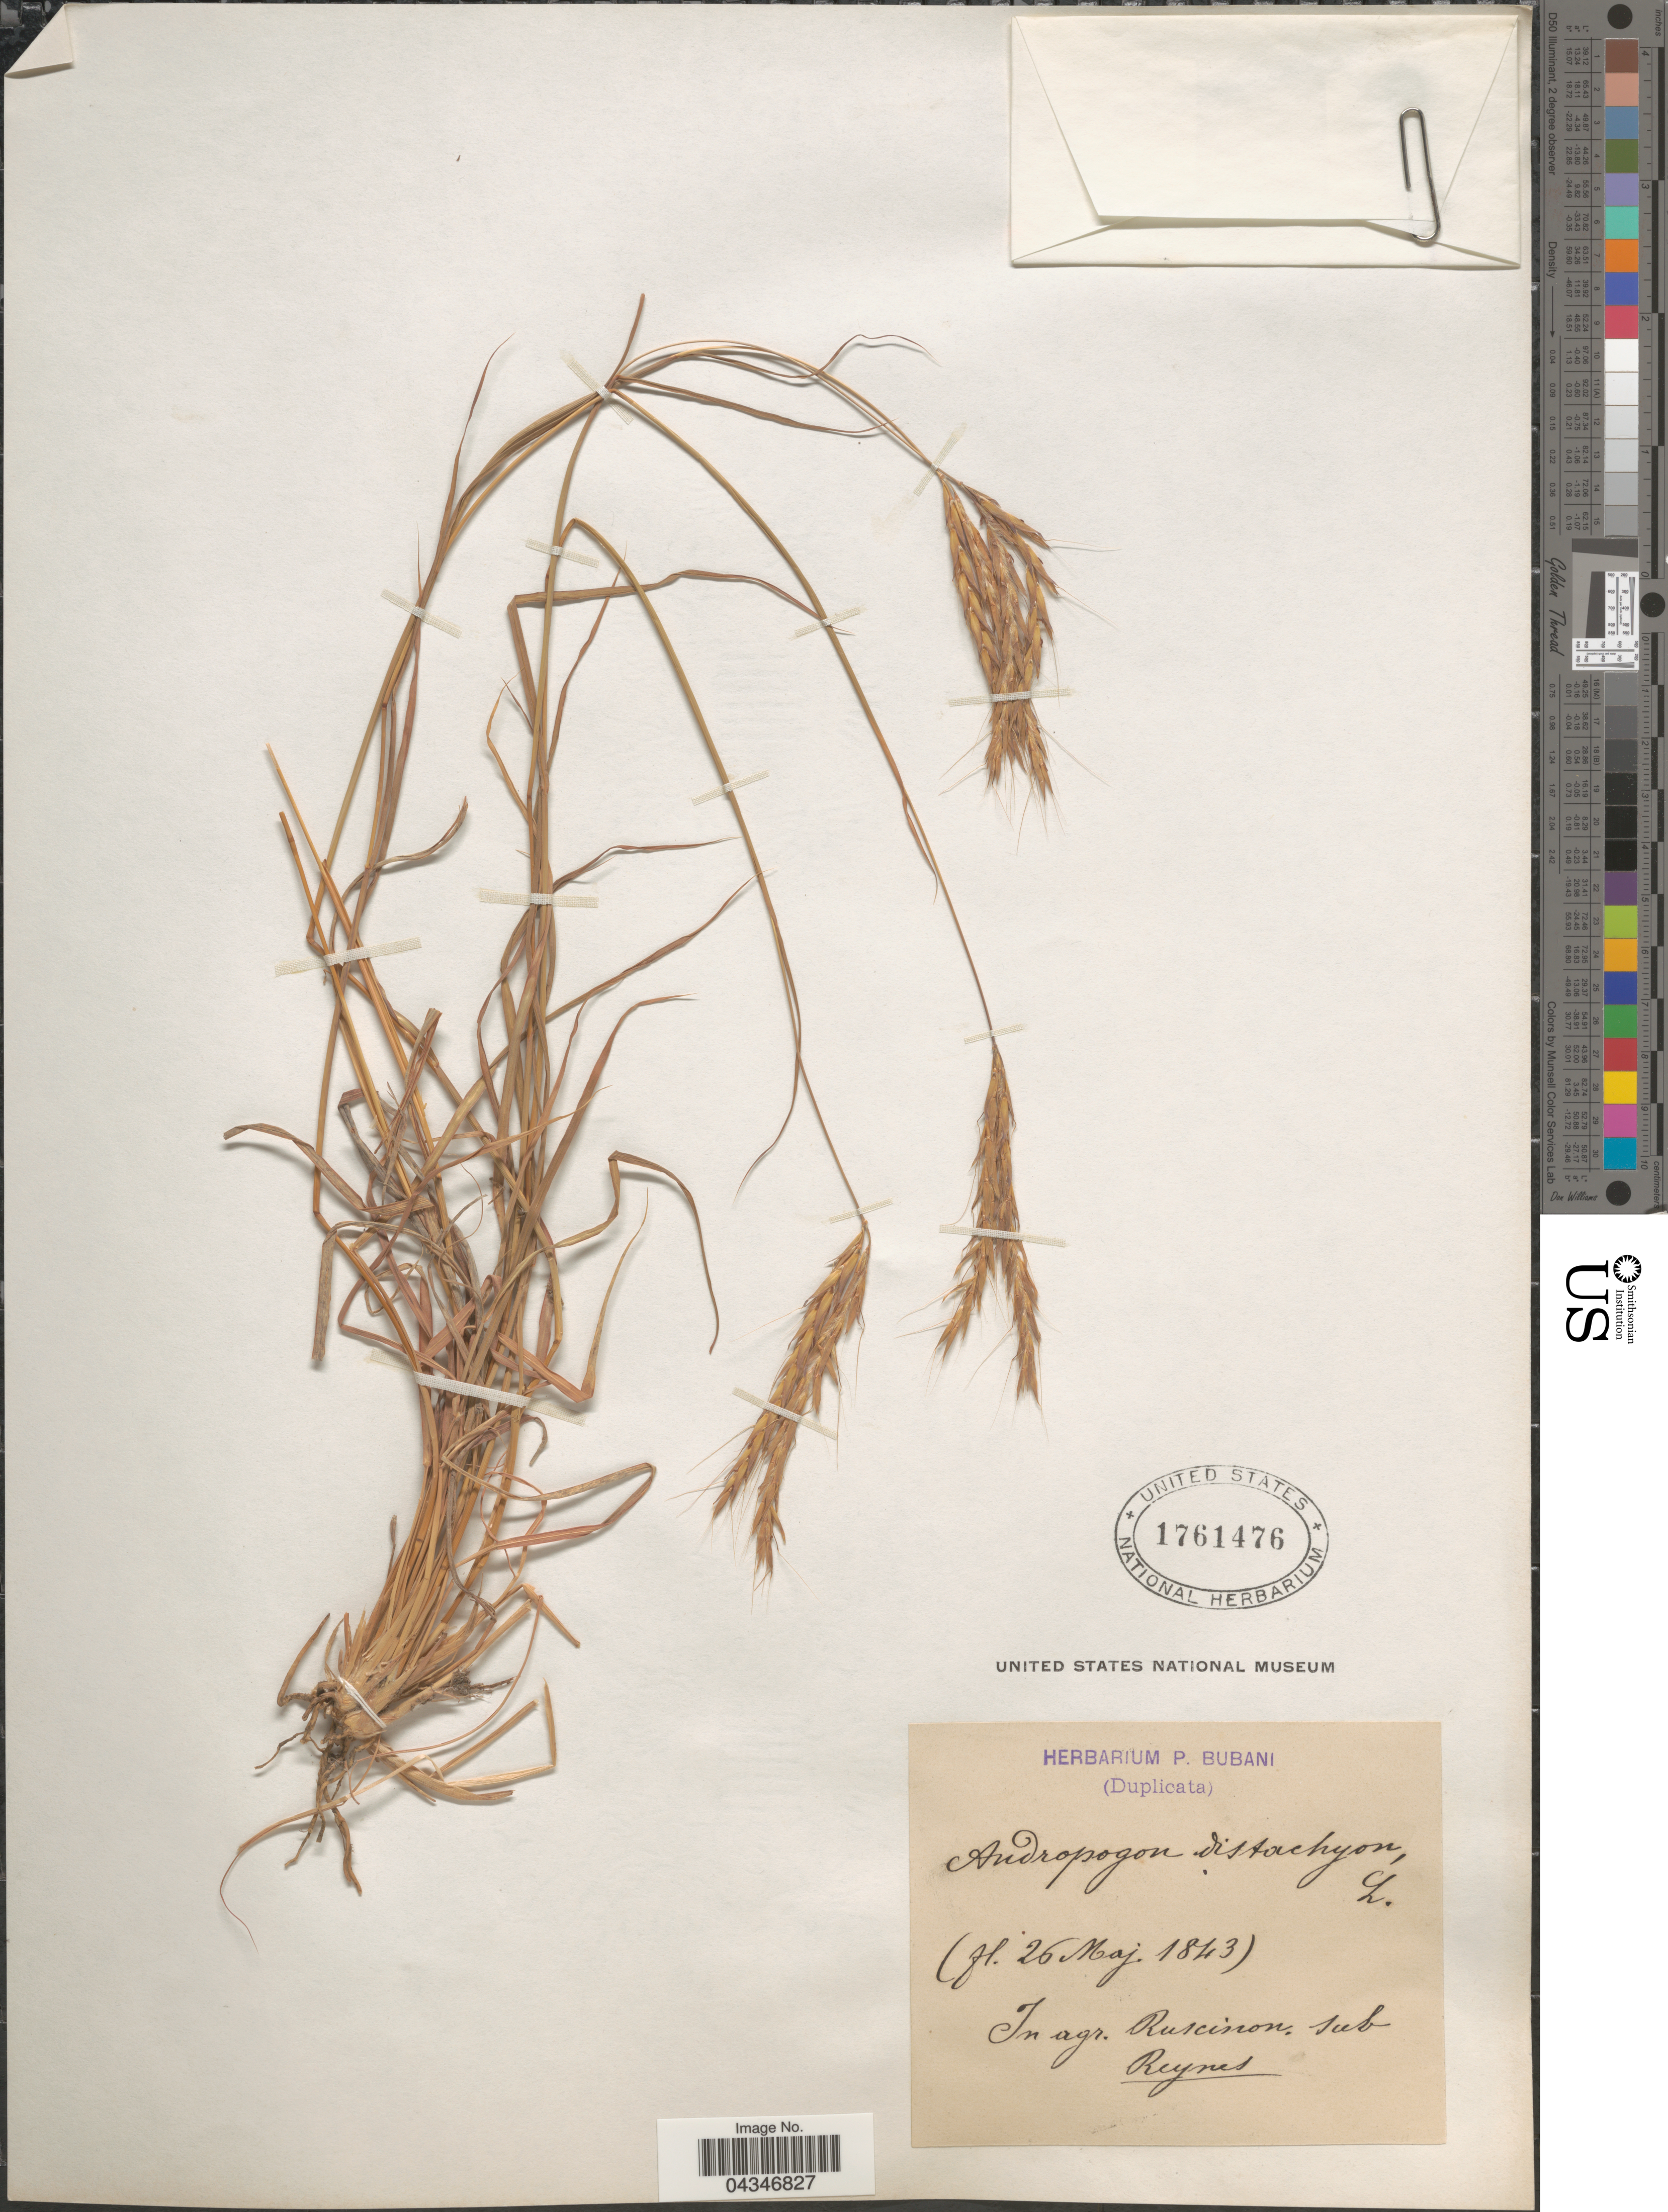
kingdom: Plantae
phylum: Tracheophyta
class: Liliopsida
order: Poales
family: Poaceae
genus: Andropogon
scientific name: Andropogon distachyos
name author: L.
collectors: ex herb. P. Bubani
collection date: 1843-05-26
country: France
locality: In agr. Ruscinon sub Reynes.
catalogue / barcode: US 1761476